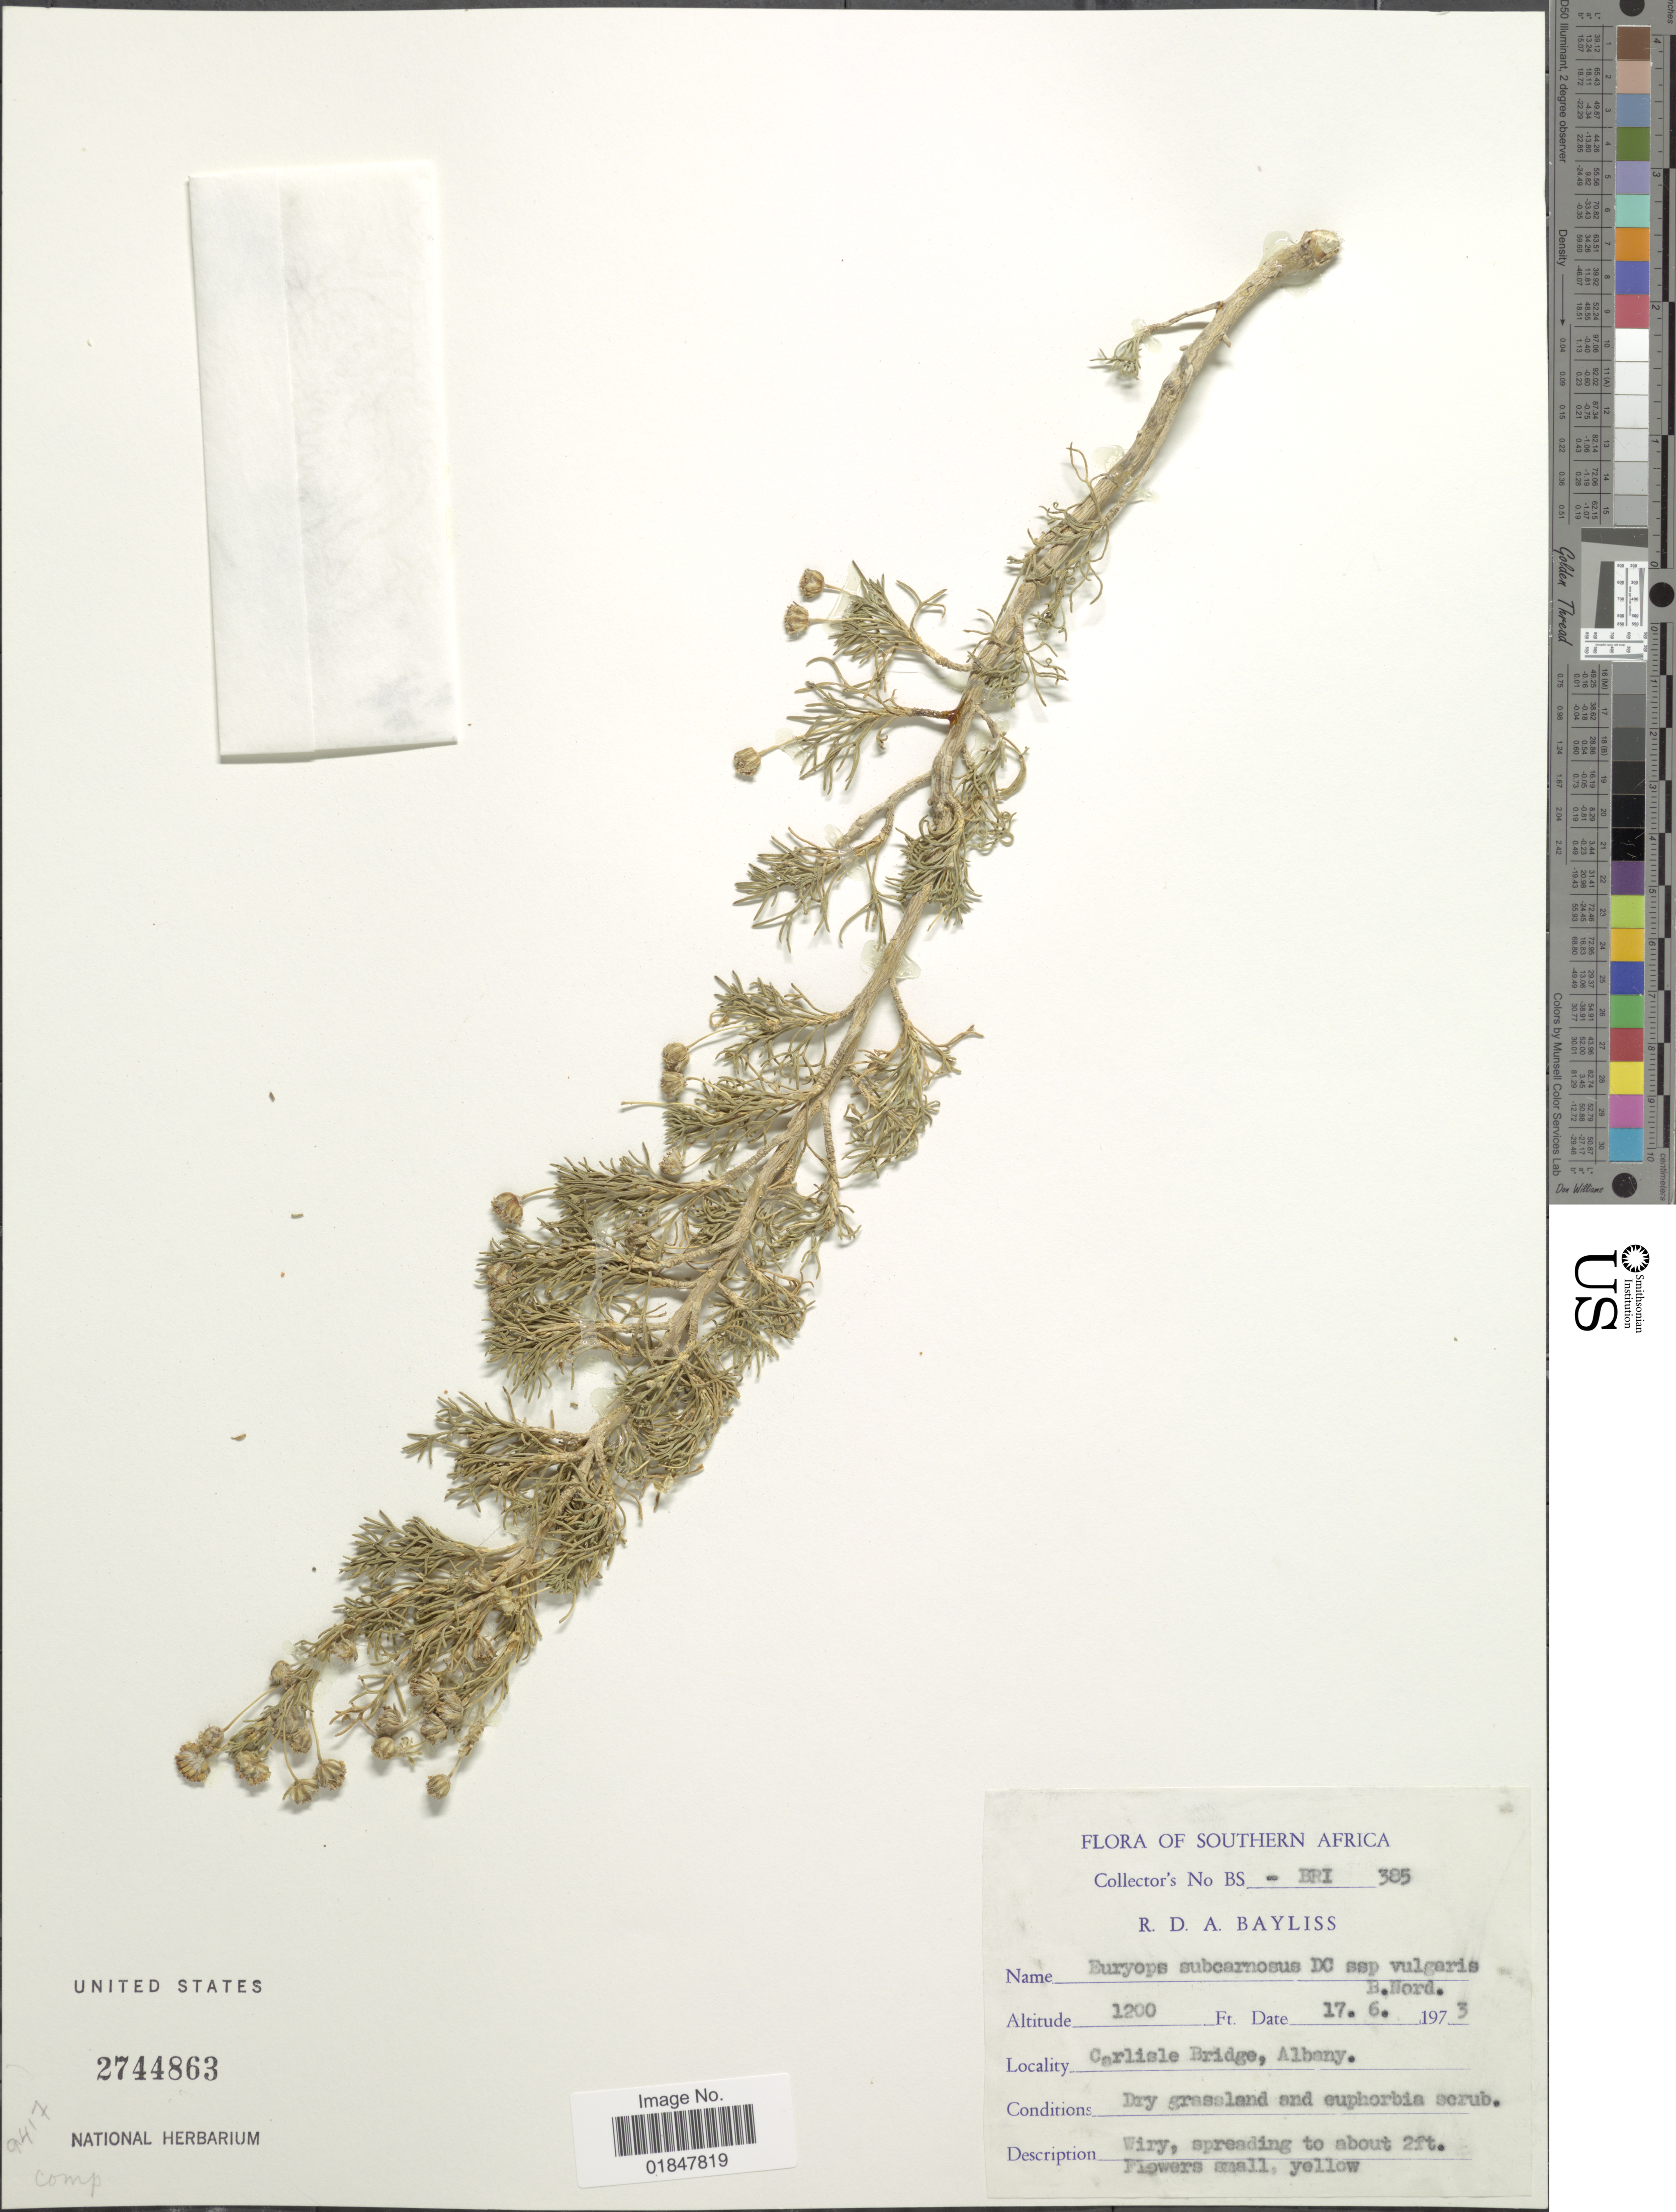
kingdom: Plantae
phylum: Tracheophyta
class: Magnoliopsida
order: Asterales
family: Asteraceae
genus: Euryops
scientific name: Euryops subcarnosus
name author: DC.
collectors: R. Bayliss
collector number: BS - BRI85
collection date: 1973-06-17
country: South Africa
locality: Carlisle Bridge, Albany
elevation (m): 366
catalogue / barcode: US 2744863